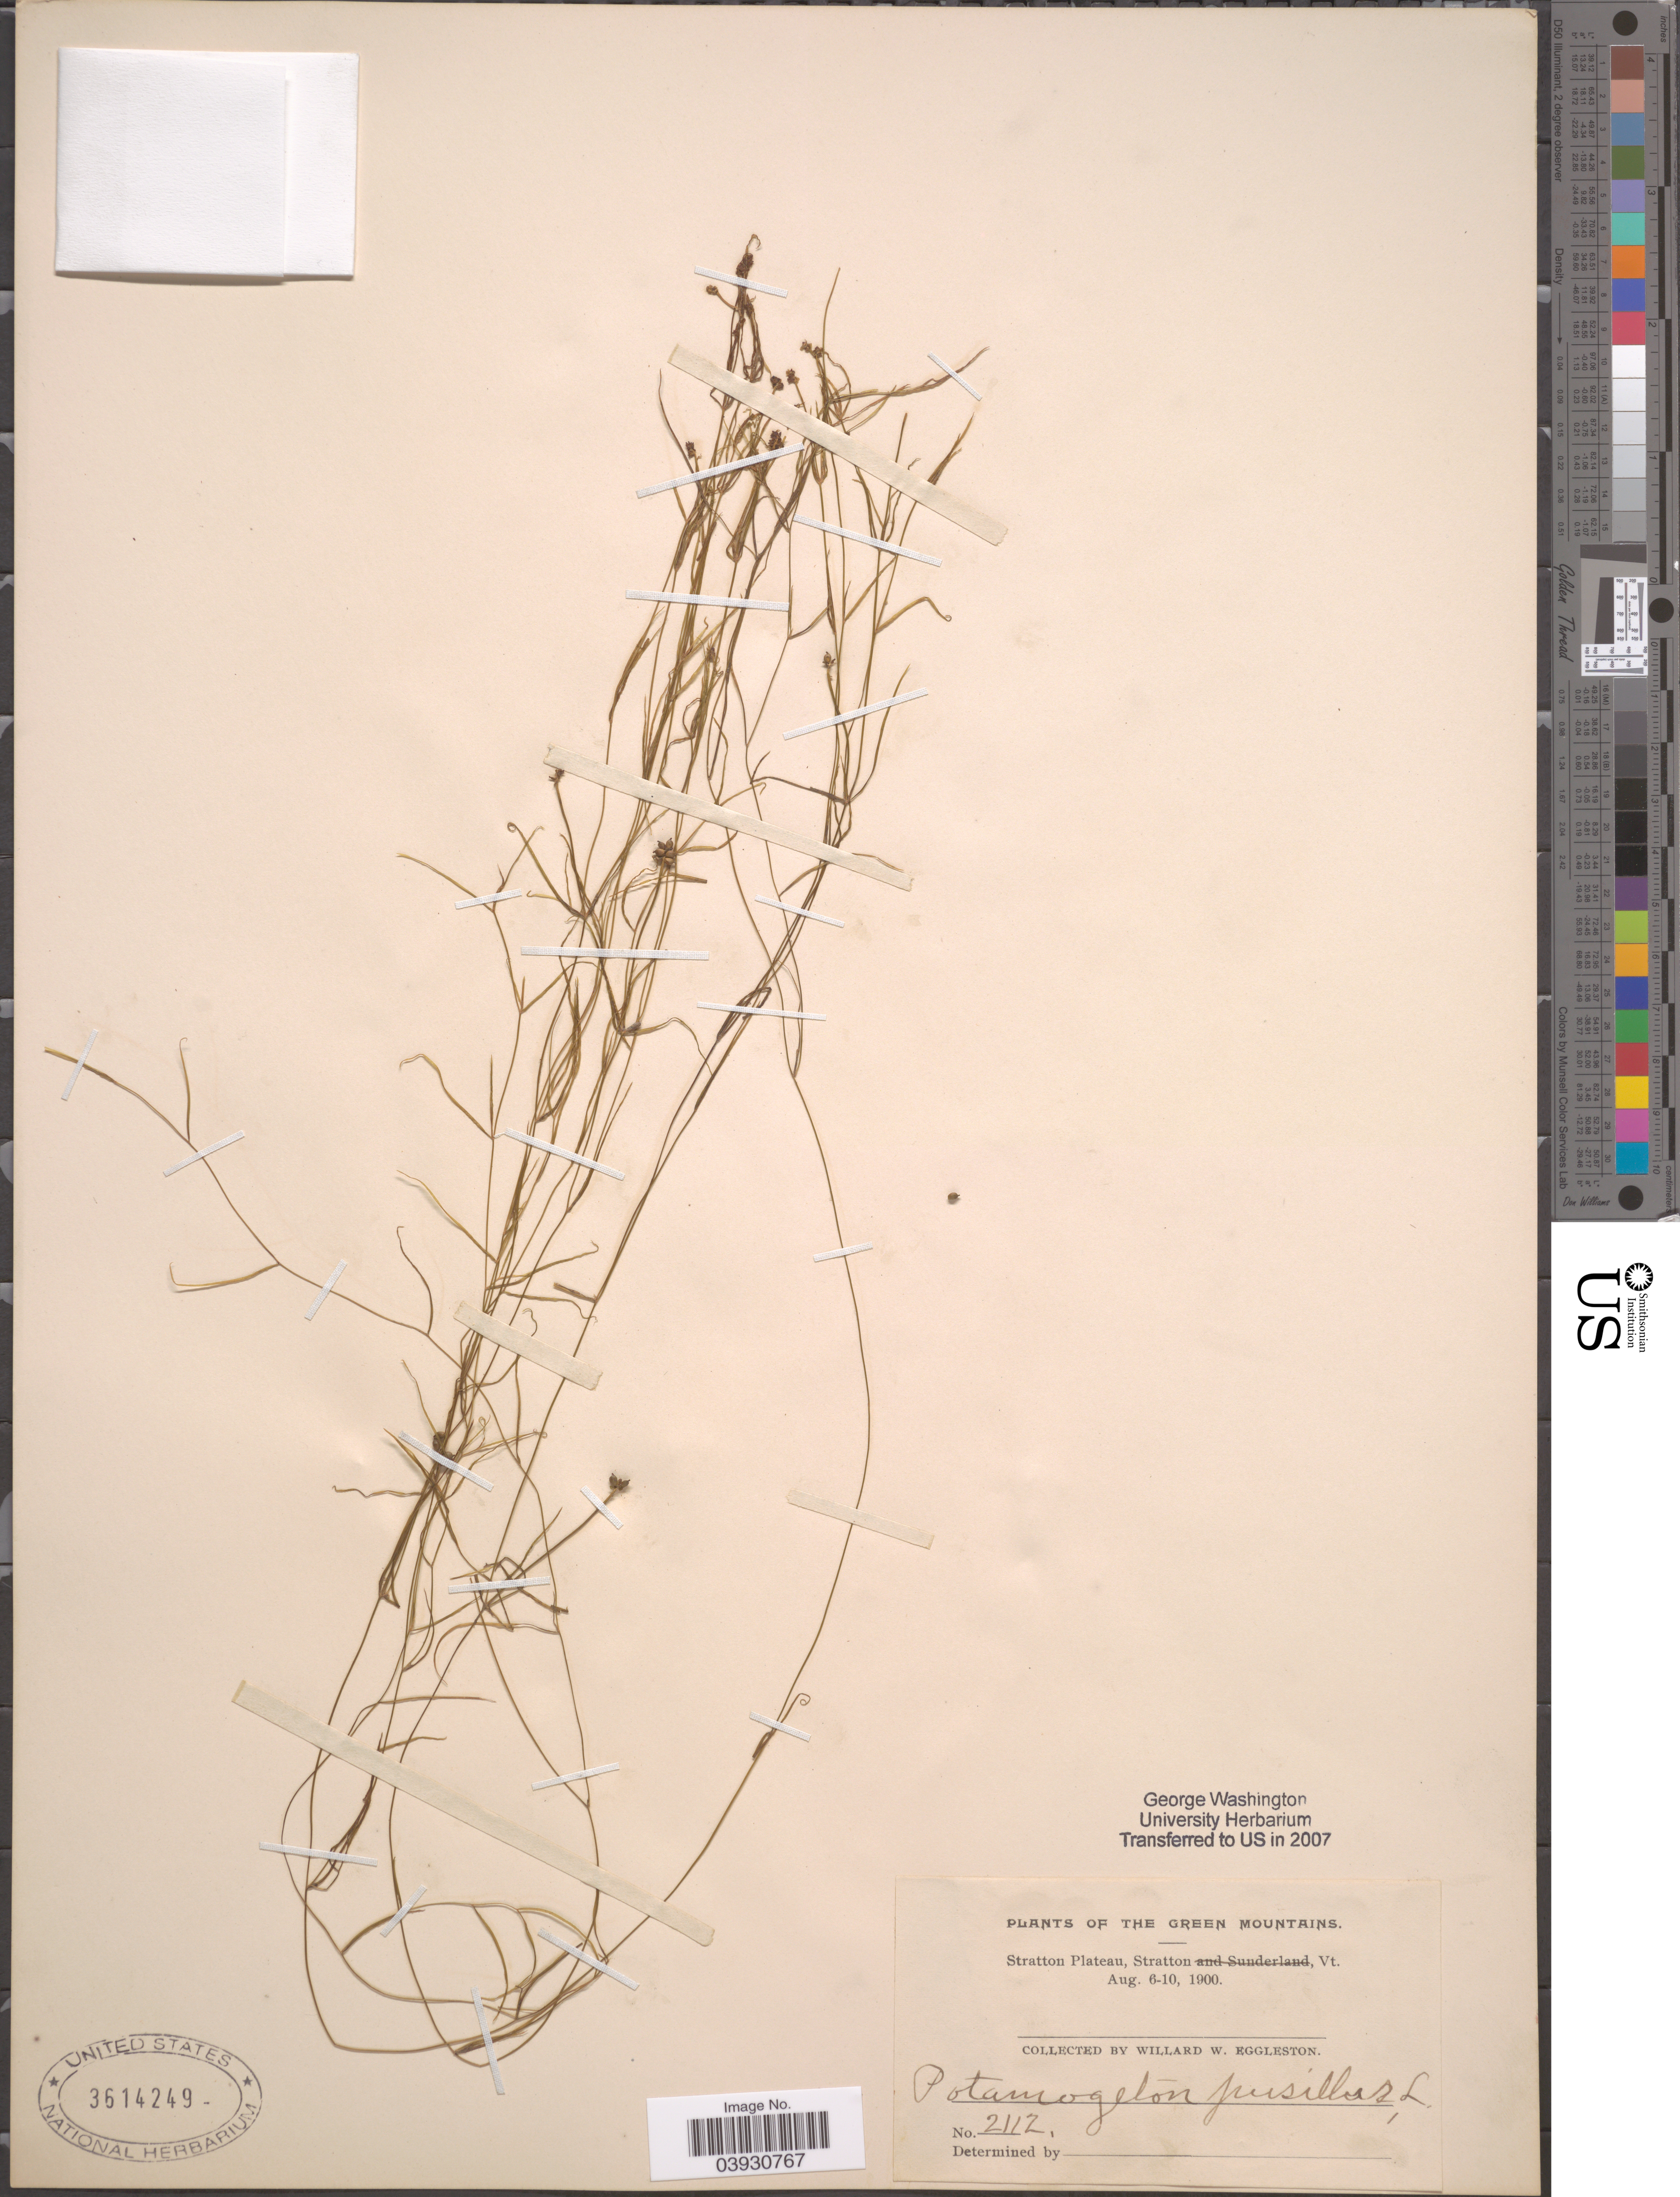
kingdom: Plantae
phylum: Tracheophyta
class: Liliopsida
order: Alismatales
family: Potamogetonaceae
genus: Potamogeton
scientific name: Potamogeton pusillus var. lacunatus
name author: Fernald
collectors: W. W. Eggleston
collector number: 2112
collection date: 1900-08-06/1900-08-10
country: United States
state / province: Vermont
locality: The Green Mountains. Stratton Plateau, Stratton.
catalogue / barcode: US 3614249